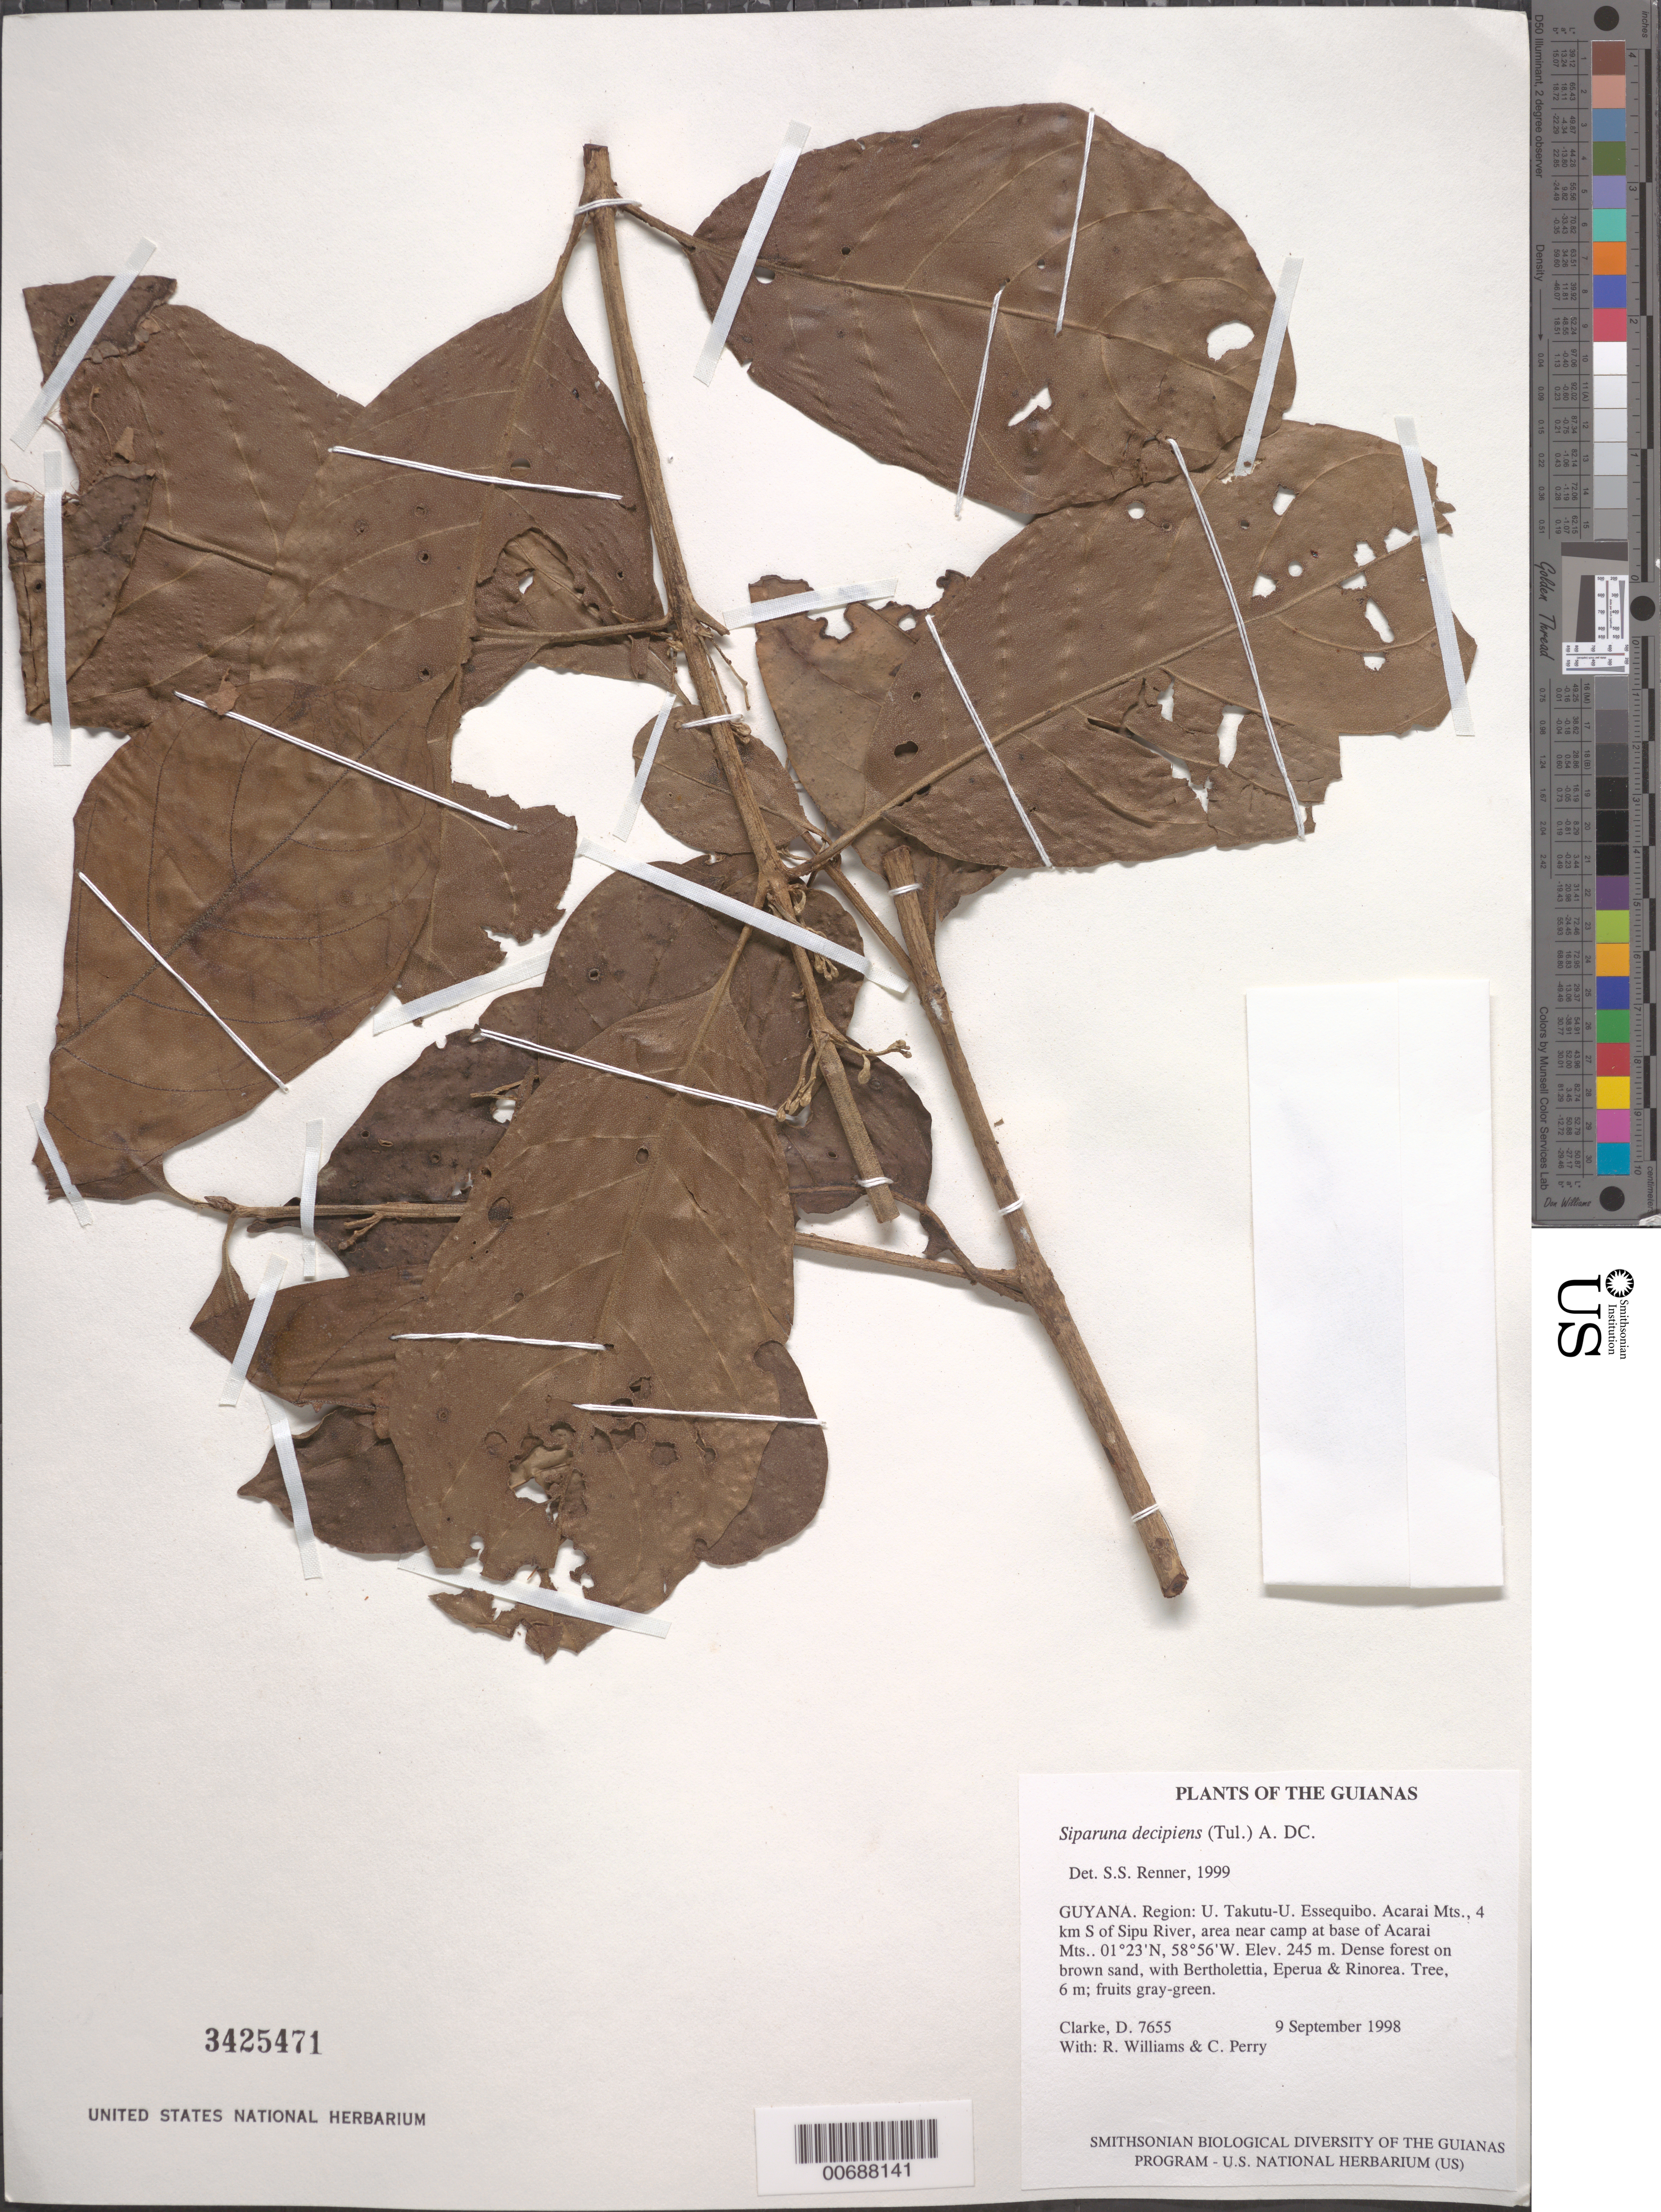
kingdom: Plantae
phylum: Tracheophyta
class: Magnoliopsida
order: Laurales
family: Siparunaceae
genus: Siparuna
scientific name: Siparuna decipiens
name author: (Tul.) A. DC.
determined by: Renner, S. S.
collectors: H. D. Clarke, R. Williams & C. Perry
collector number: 7655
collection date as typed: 9 September 1998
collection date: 1998-09-09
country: Guyana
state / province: U. Takutu-U. Essequibo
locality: Acarai Mts., 4 km S of Sipu River, area near camp at base of Acarai Mts.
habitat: Dense forest on brown sand, with Bertholettia, Eperua & Rinorea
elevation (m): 245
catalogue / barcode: US 3425471